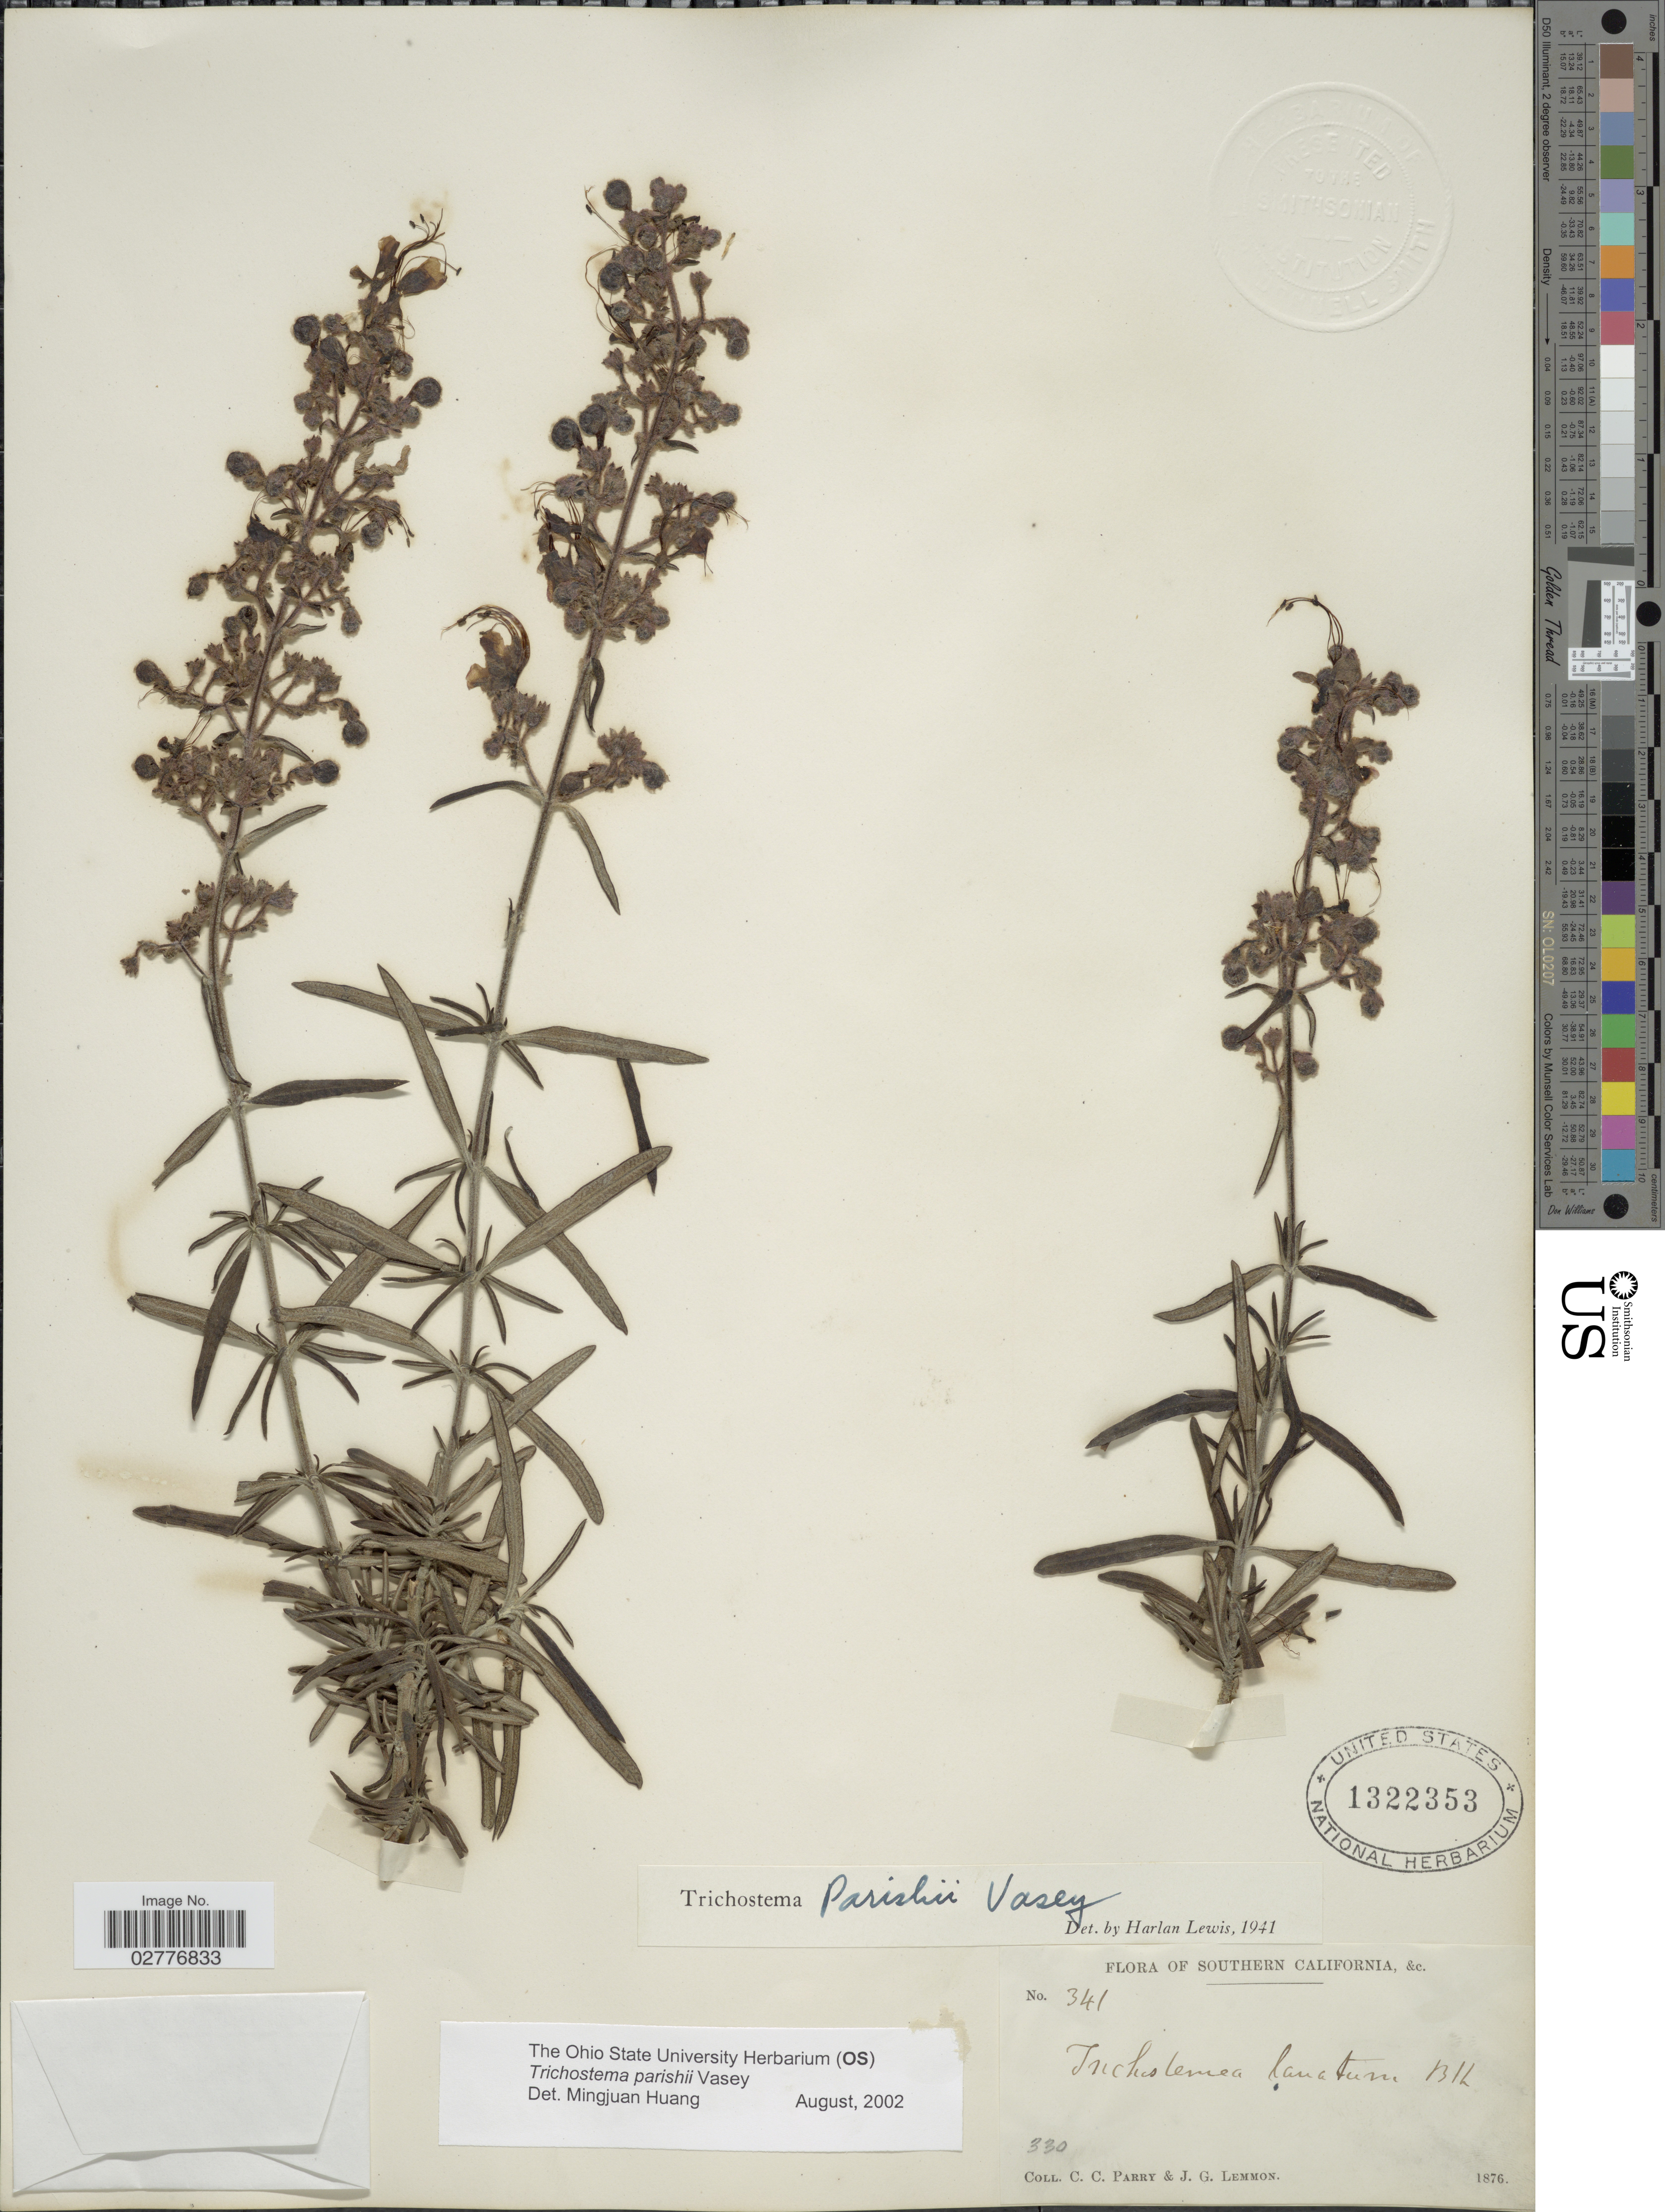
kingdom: Plantae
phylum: Tracheophyta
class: Magnoliopsida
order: Lamiales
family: Lamiaceae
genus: Trichostema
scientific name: Trichostema parishii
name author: Vasey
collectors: C. C. Parry & J. Lemmon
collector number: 341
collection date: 1876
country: United States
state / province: California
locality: Southern California, &c.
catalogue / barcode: US 1322353